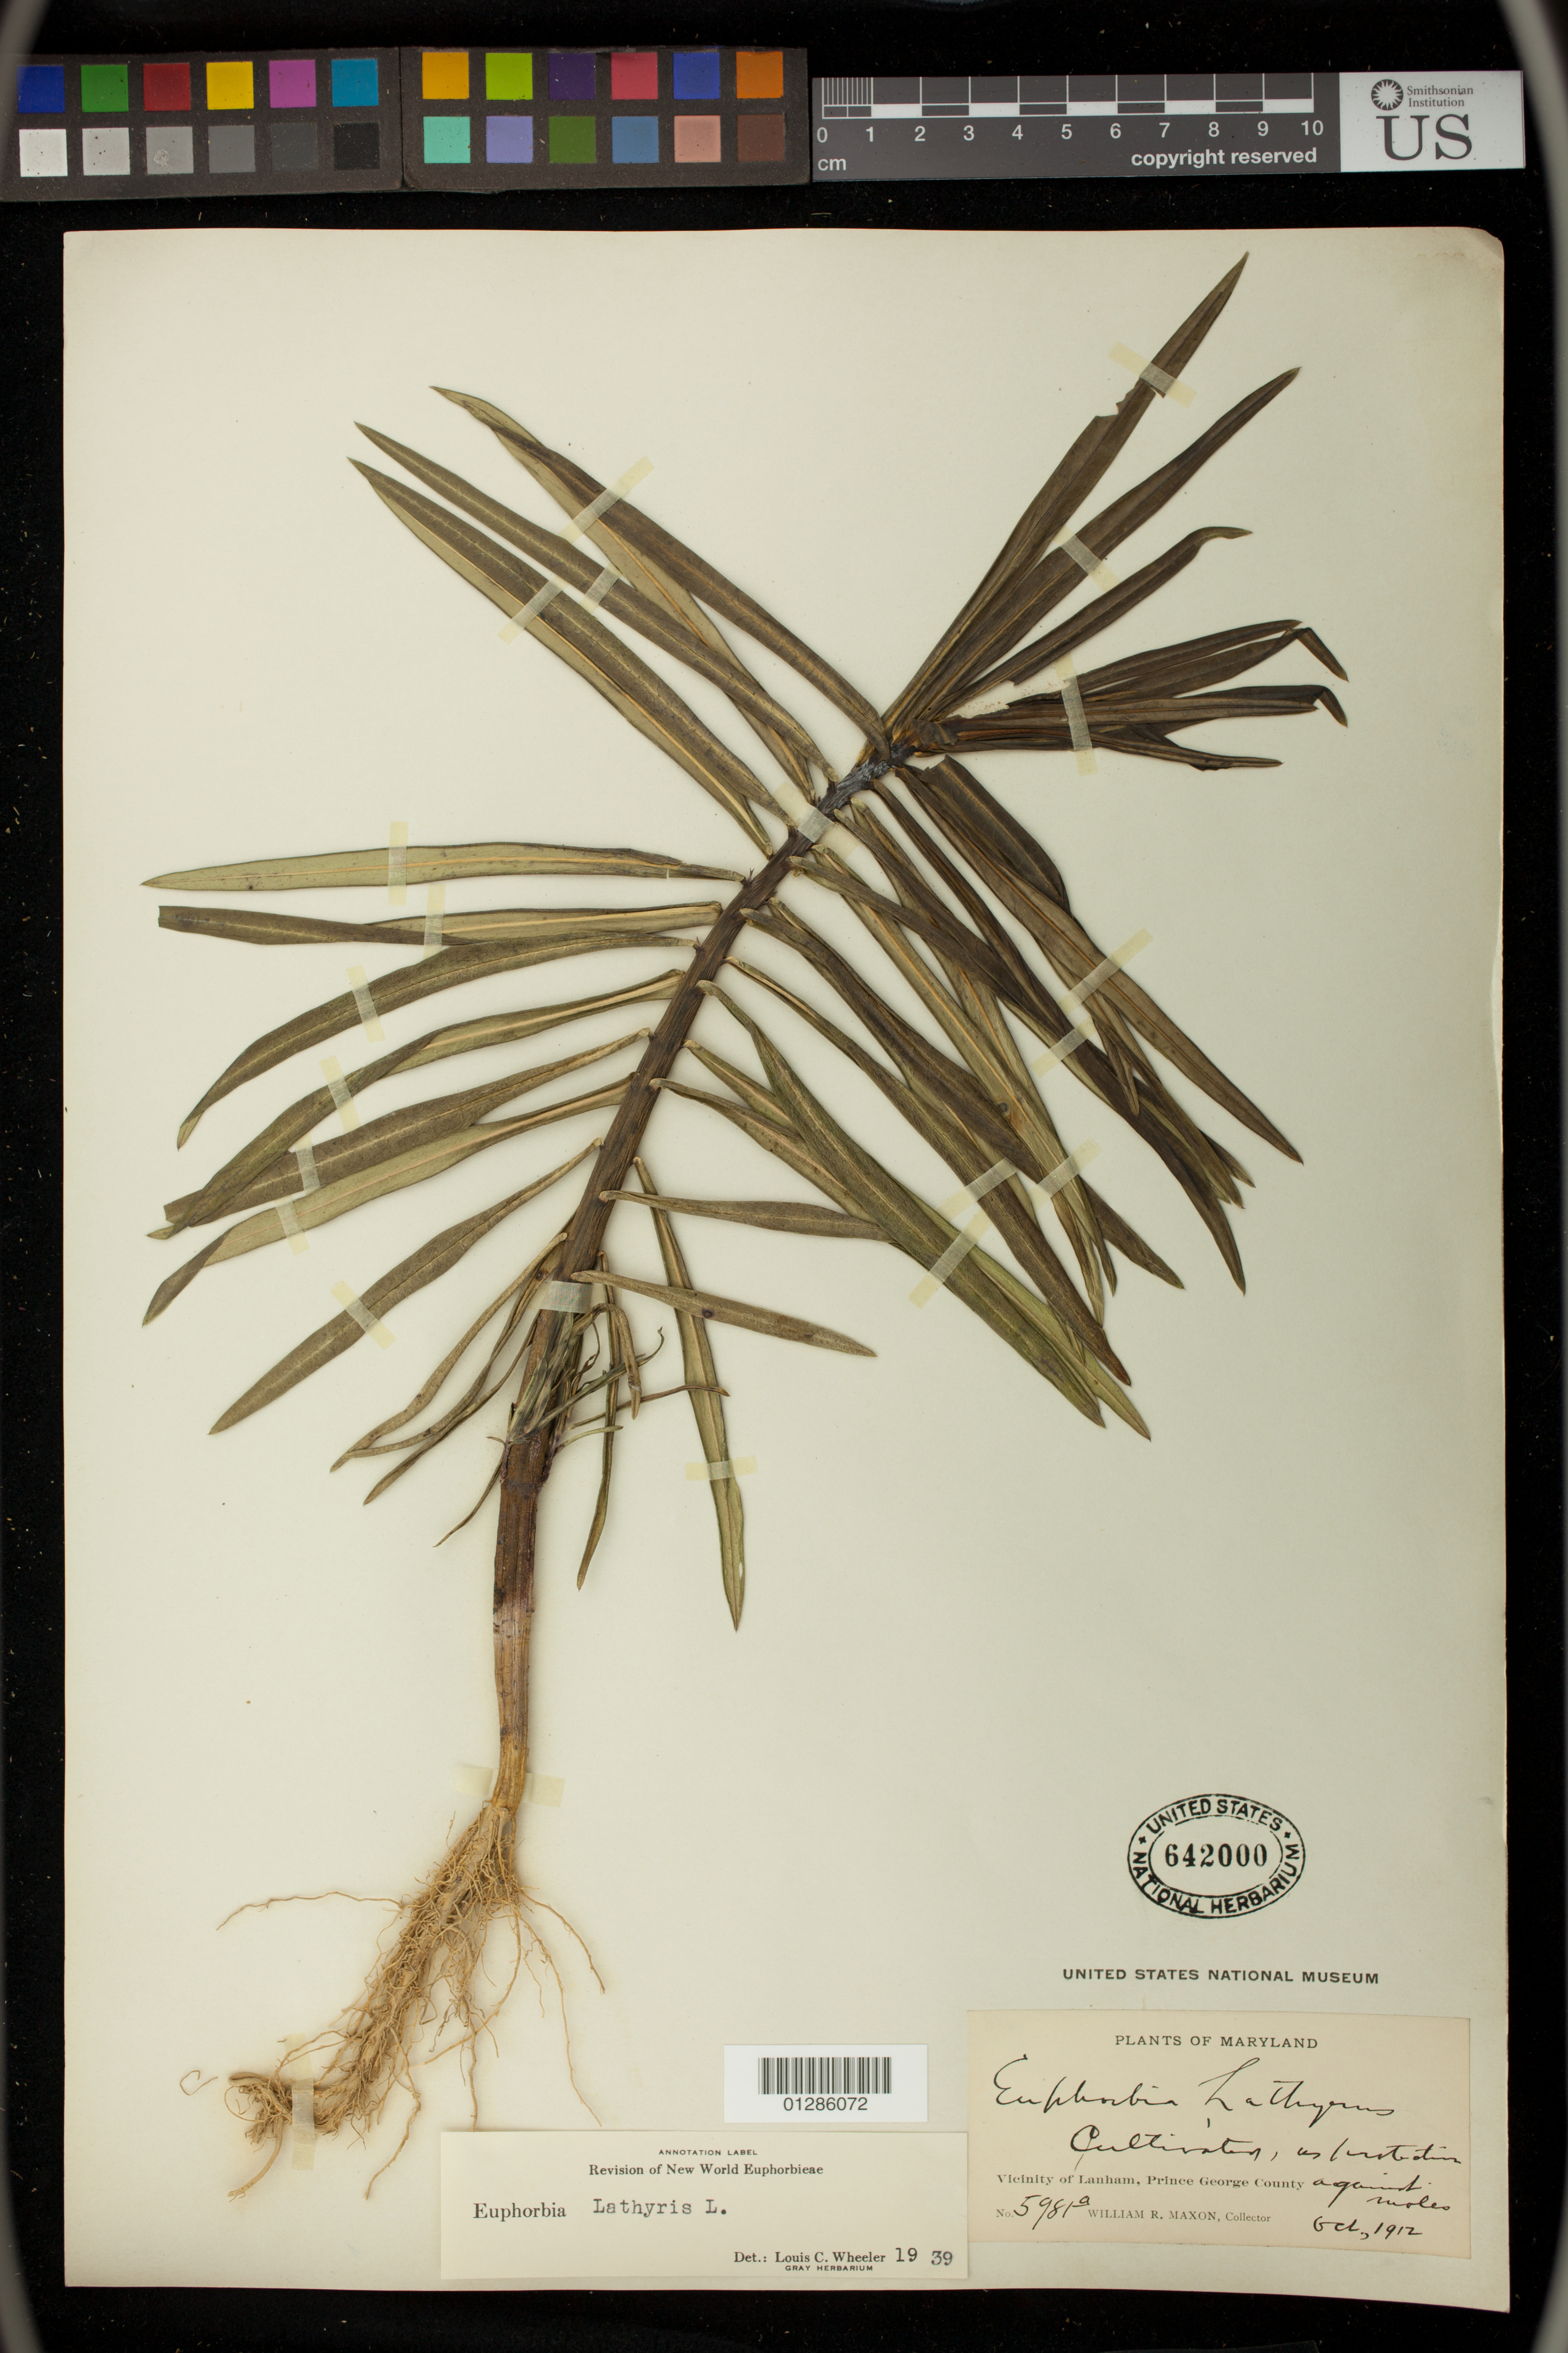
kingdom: Plantae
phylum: Tracheophyta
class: Magnoliopsida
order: Malpighiales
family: Euphorbiaceae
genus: Euphorbia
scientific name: Euphorbia lathyris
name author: L.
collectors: W. R. Maxon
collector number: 5981a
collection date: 1912-10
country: United States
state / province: Maryland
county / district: Prince George's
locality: Vicinity of Lanham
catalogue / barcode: US 642000